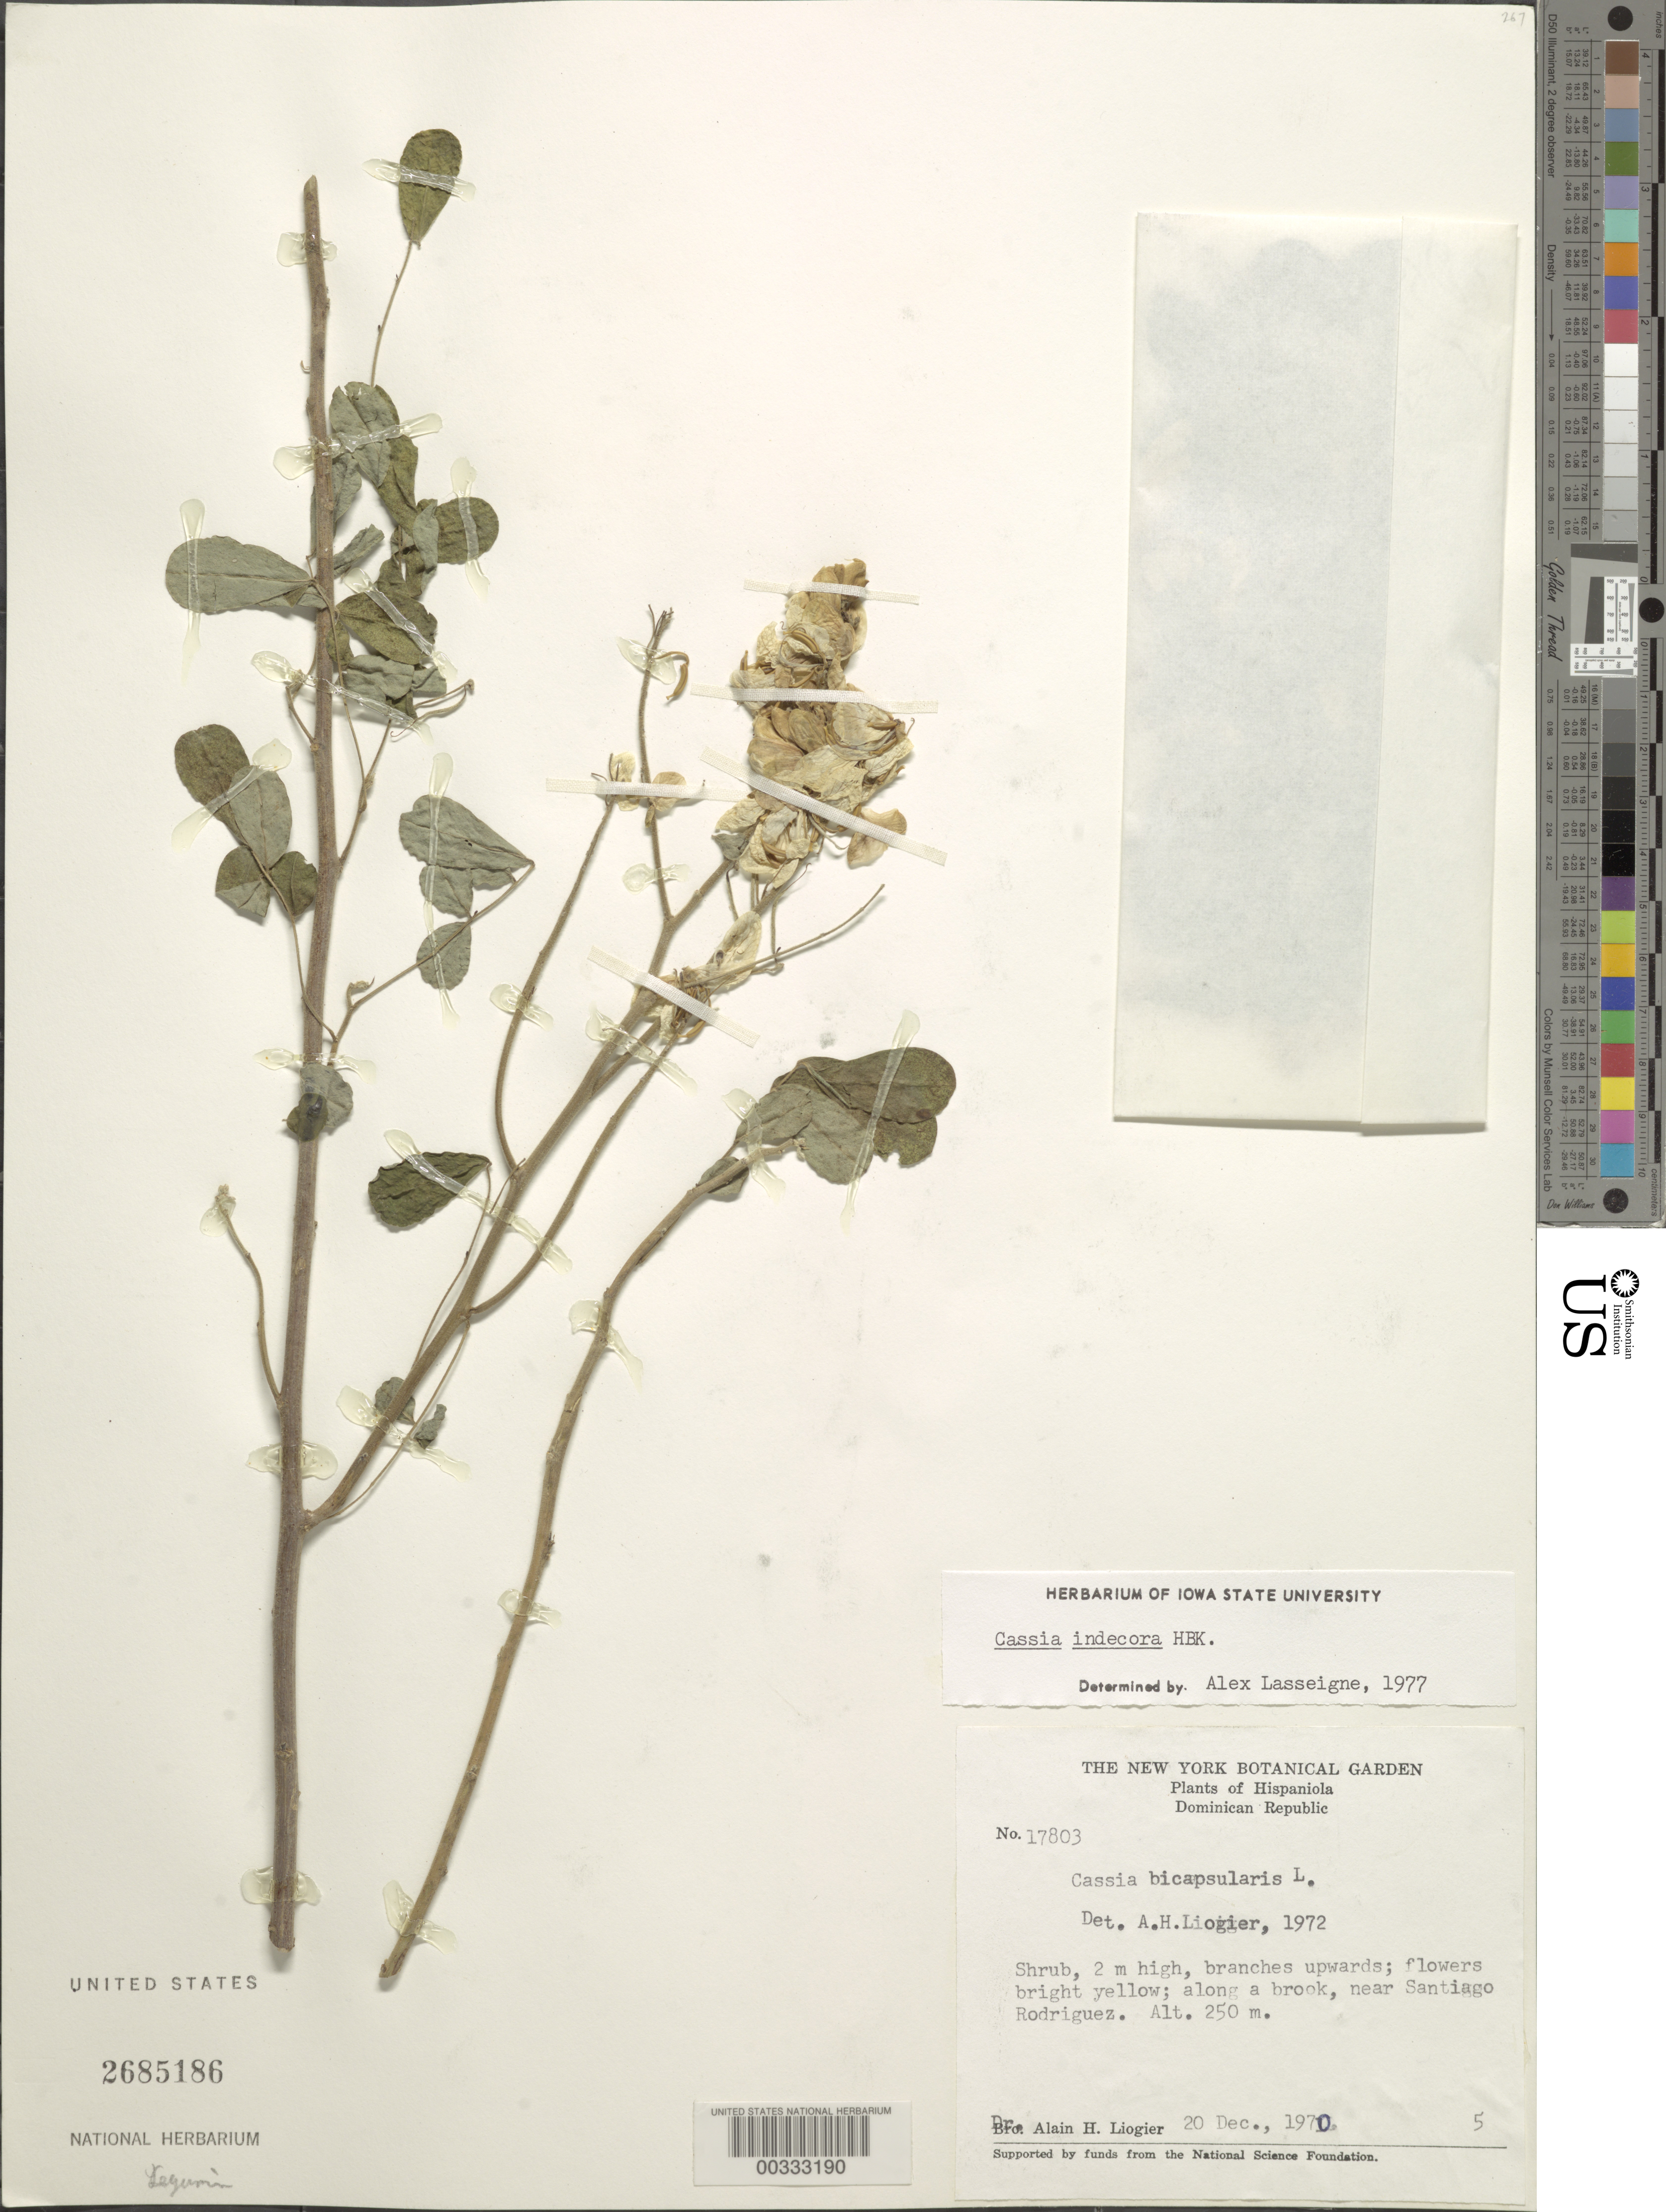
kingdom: Plantae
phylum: Tracheophyta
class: Magnoliopsida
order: Fabales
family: Fabaceae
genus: Senna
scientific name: Senna pendula var. advena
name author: (Vogel) H.S. Irwin & Barneby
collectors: A. H. Liogier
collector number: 17803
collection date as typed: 20 Dec 1970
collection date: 1970-12-20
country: Dominican Republic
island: Hispaniola Island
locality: Near santiago rodriguez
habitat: Along a brook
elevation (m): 250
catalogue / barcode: US 2685186